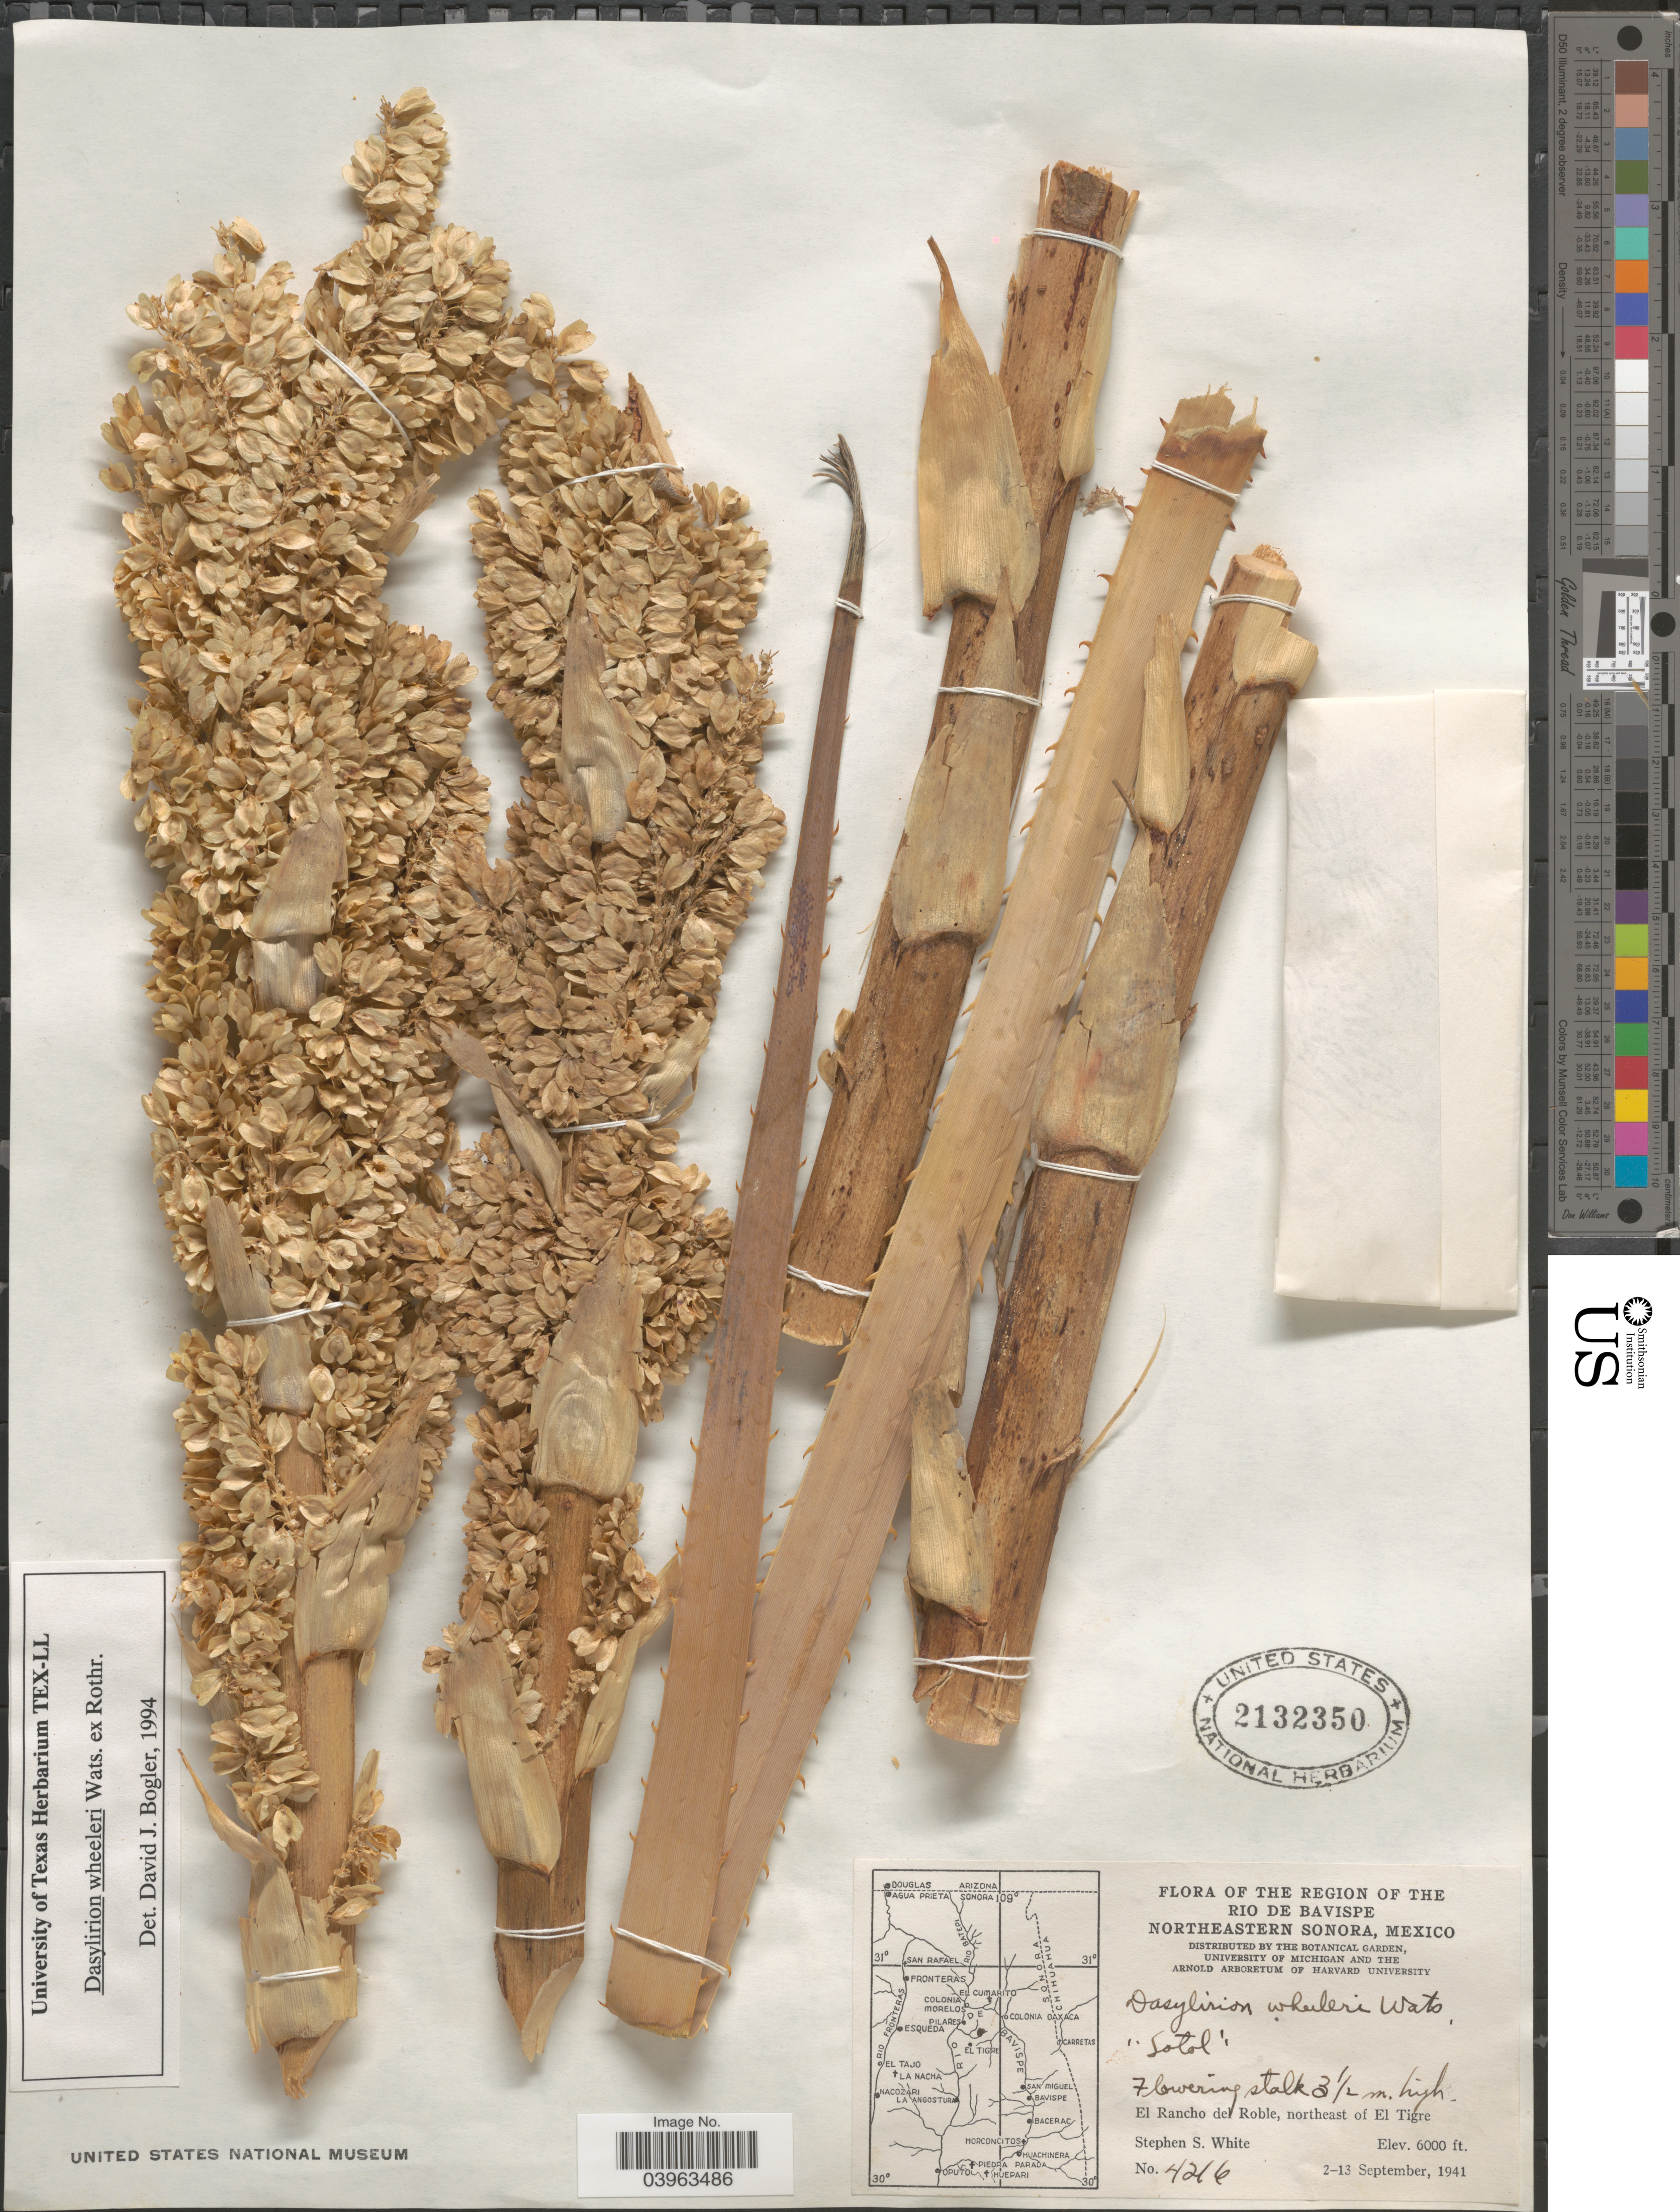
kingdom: Plantae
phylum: Tracheophyta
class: Liliopsida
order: Asparagales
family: Asparagaceae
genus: Dasylirion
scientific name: Dasylirion wheeleri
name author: S. Watson ex Rothr.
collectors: S. S. White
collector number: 4216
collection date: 1941-09-02/1941-09-13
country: Mexico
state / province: Sonora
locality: The Region of the Rio de Bavispe Northeastern Sonora. El Rancho del Roble, northeast of El Tigre.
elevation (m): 1829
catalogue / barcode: US 2132350